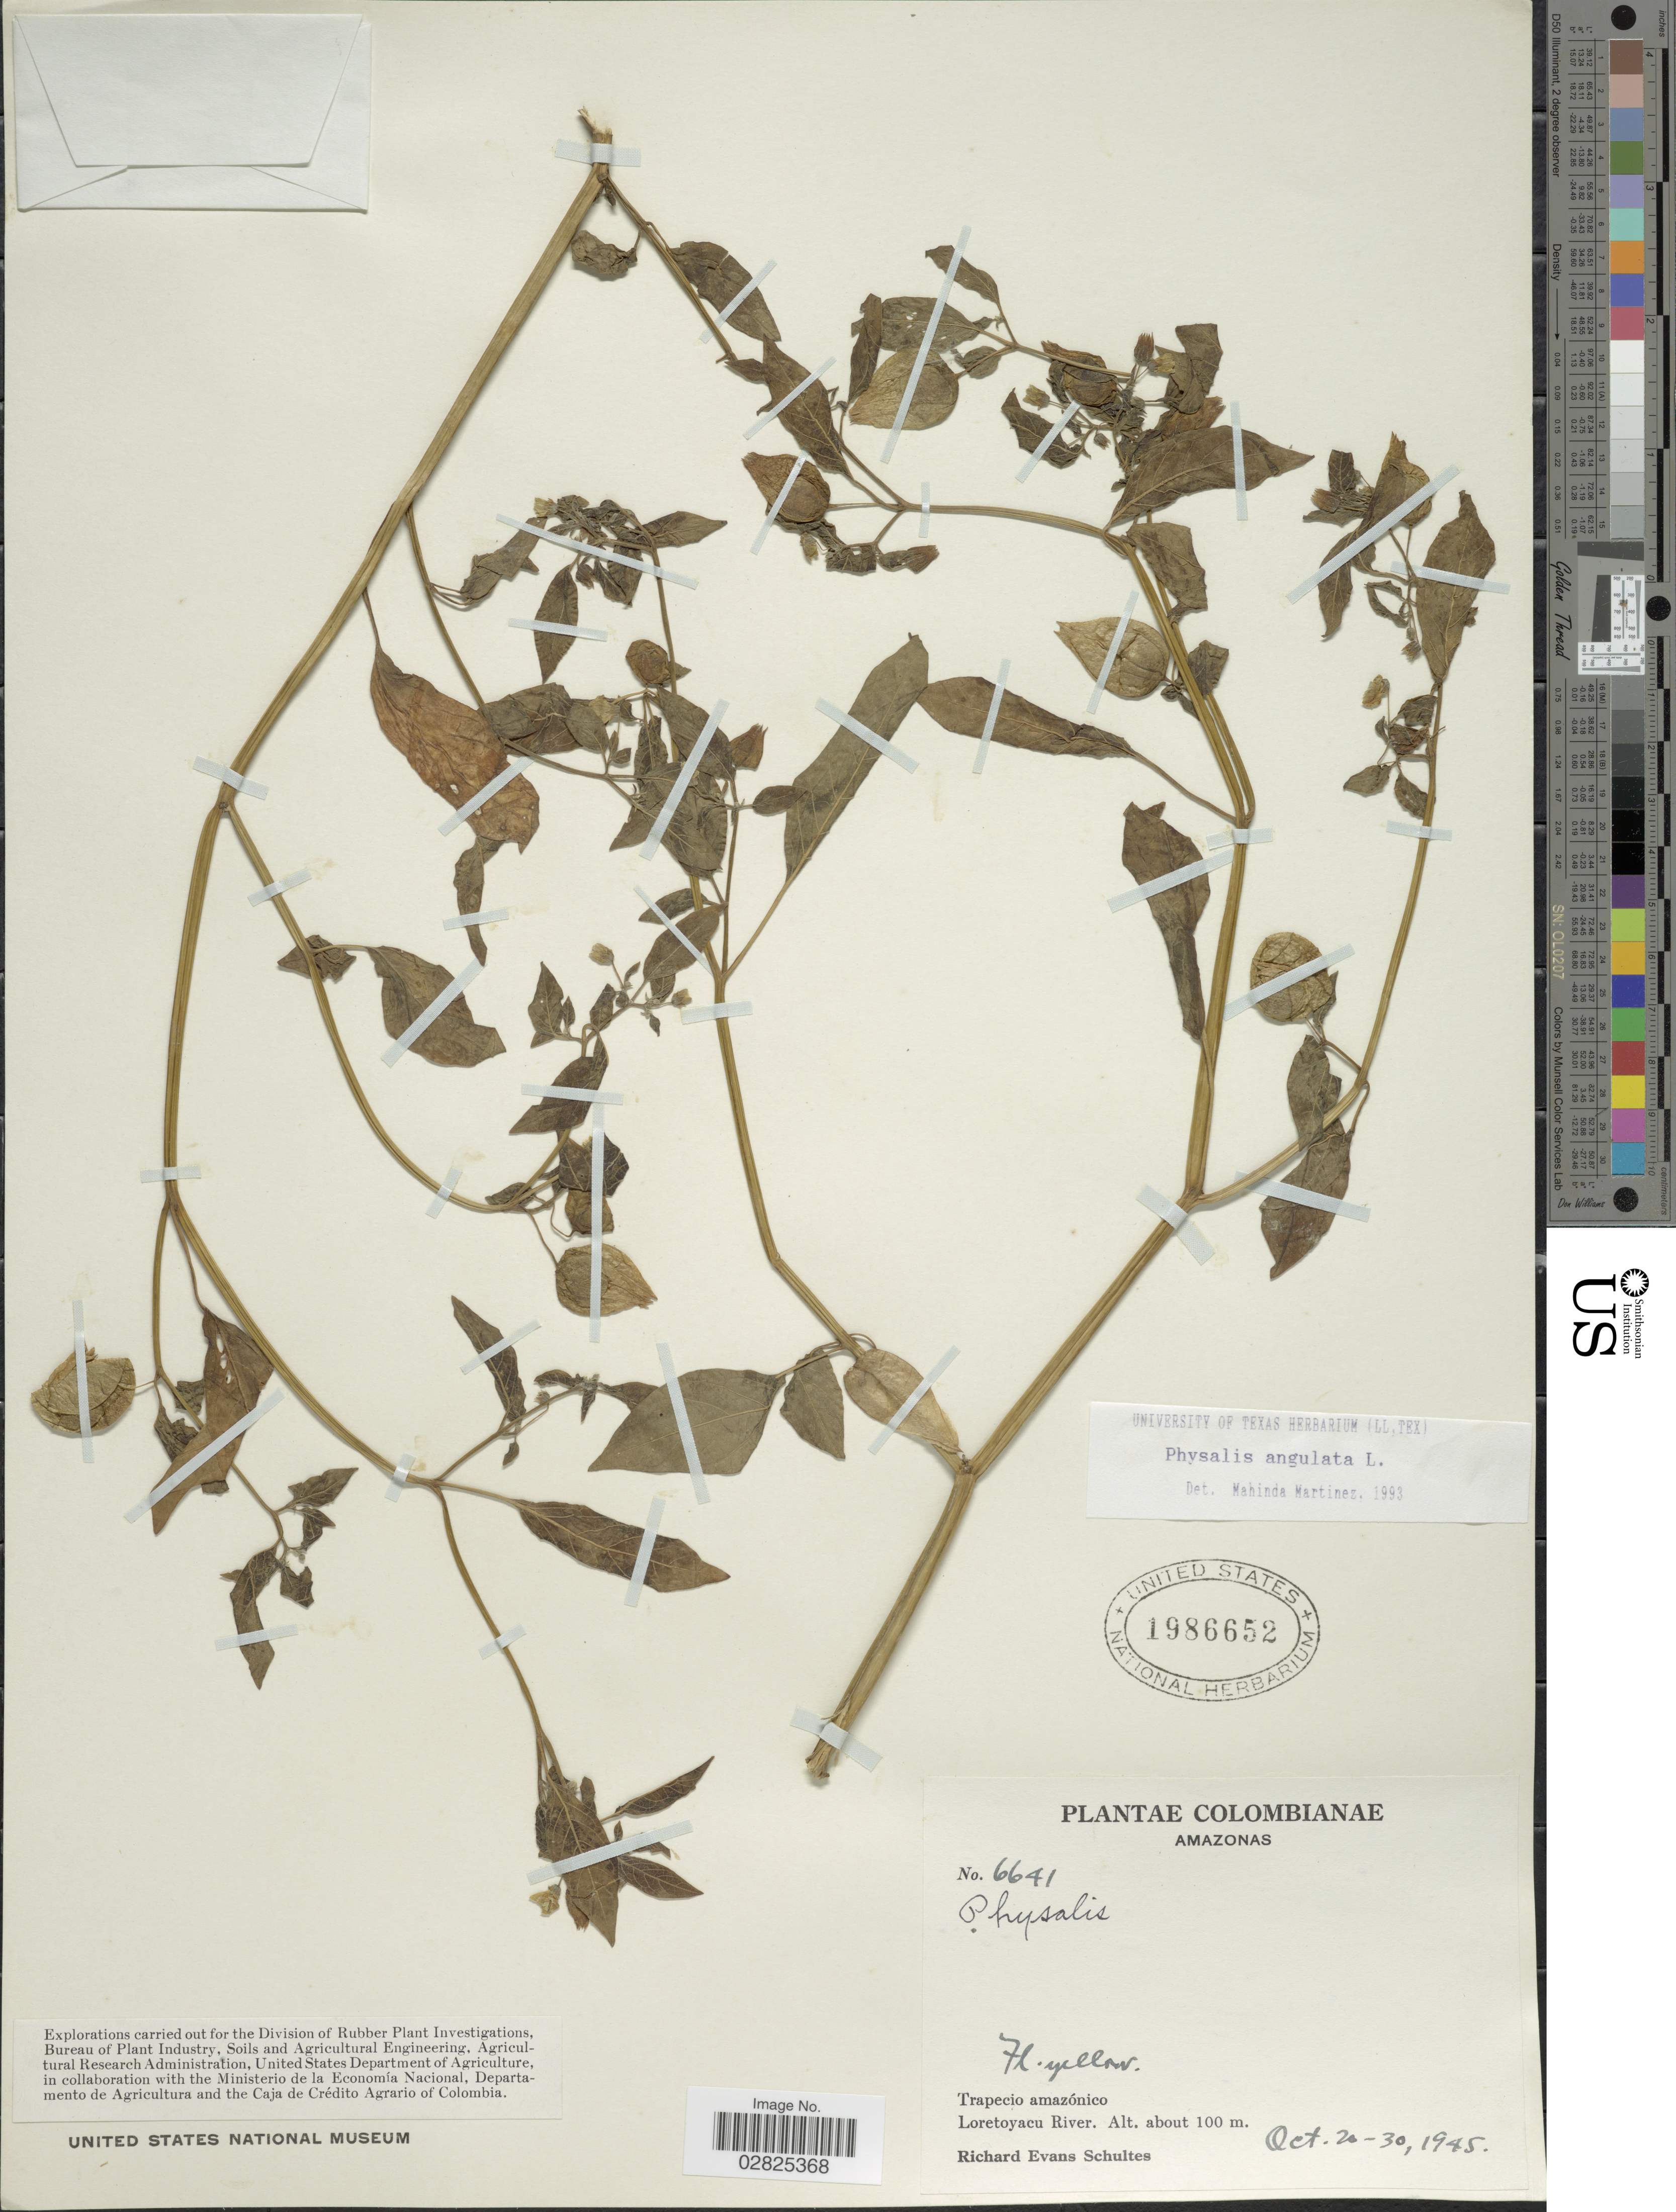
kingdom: Plantae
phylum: Tracheophyta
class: Magnoliopsida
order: Solanales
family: Solanaceae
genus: Physalis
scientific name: Physalis angulata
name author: L.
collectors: R. E. Schultes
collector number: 6641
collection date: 1945-10-20/1945-10-30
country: Colombia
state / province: Amazônas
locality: Trapecio amazónico, Loretoyacu River.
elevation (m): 100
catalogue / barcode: US 1986652